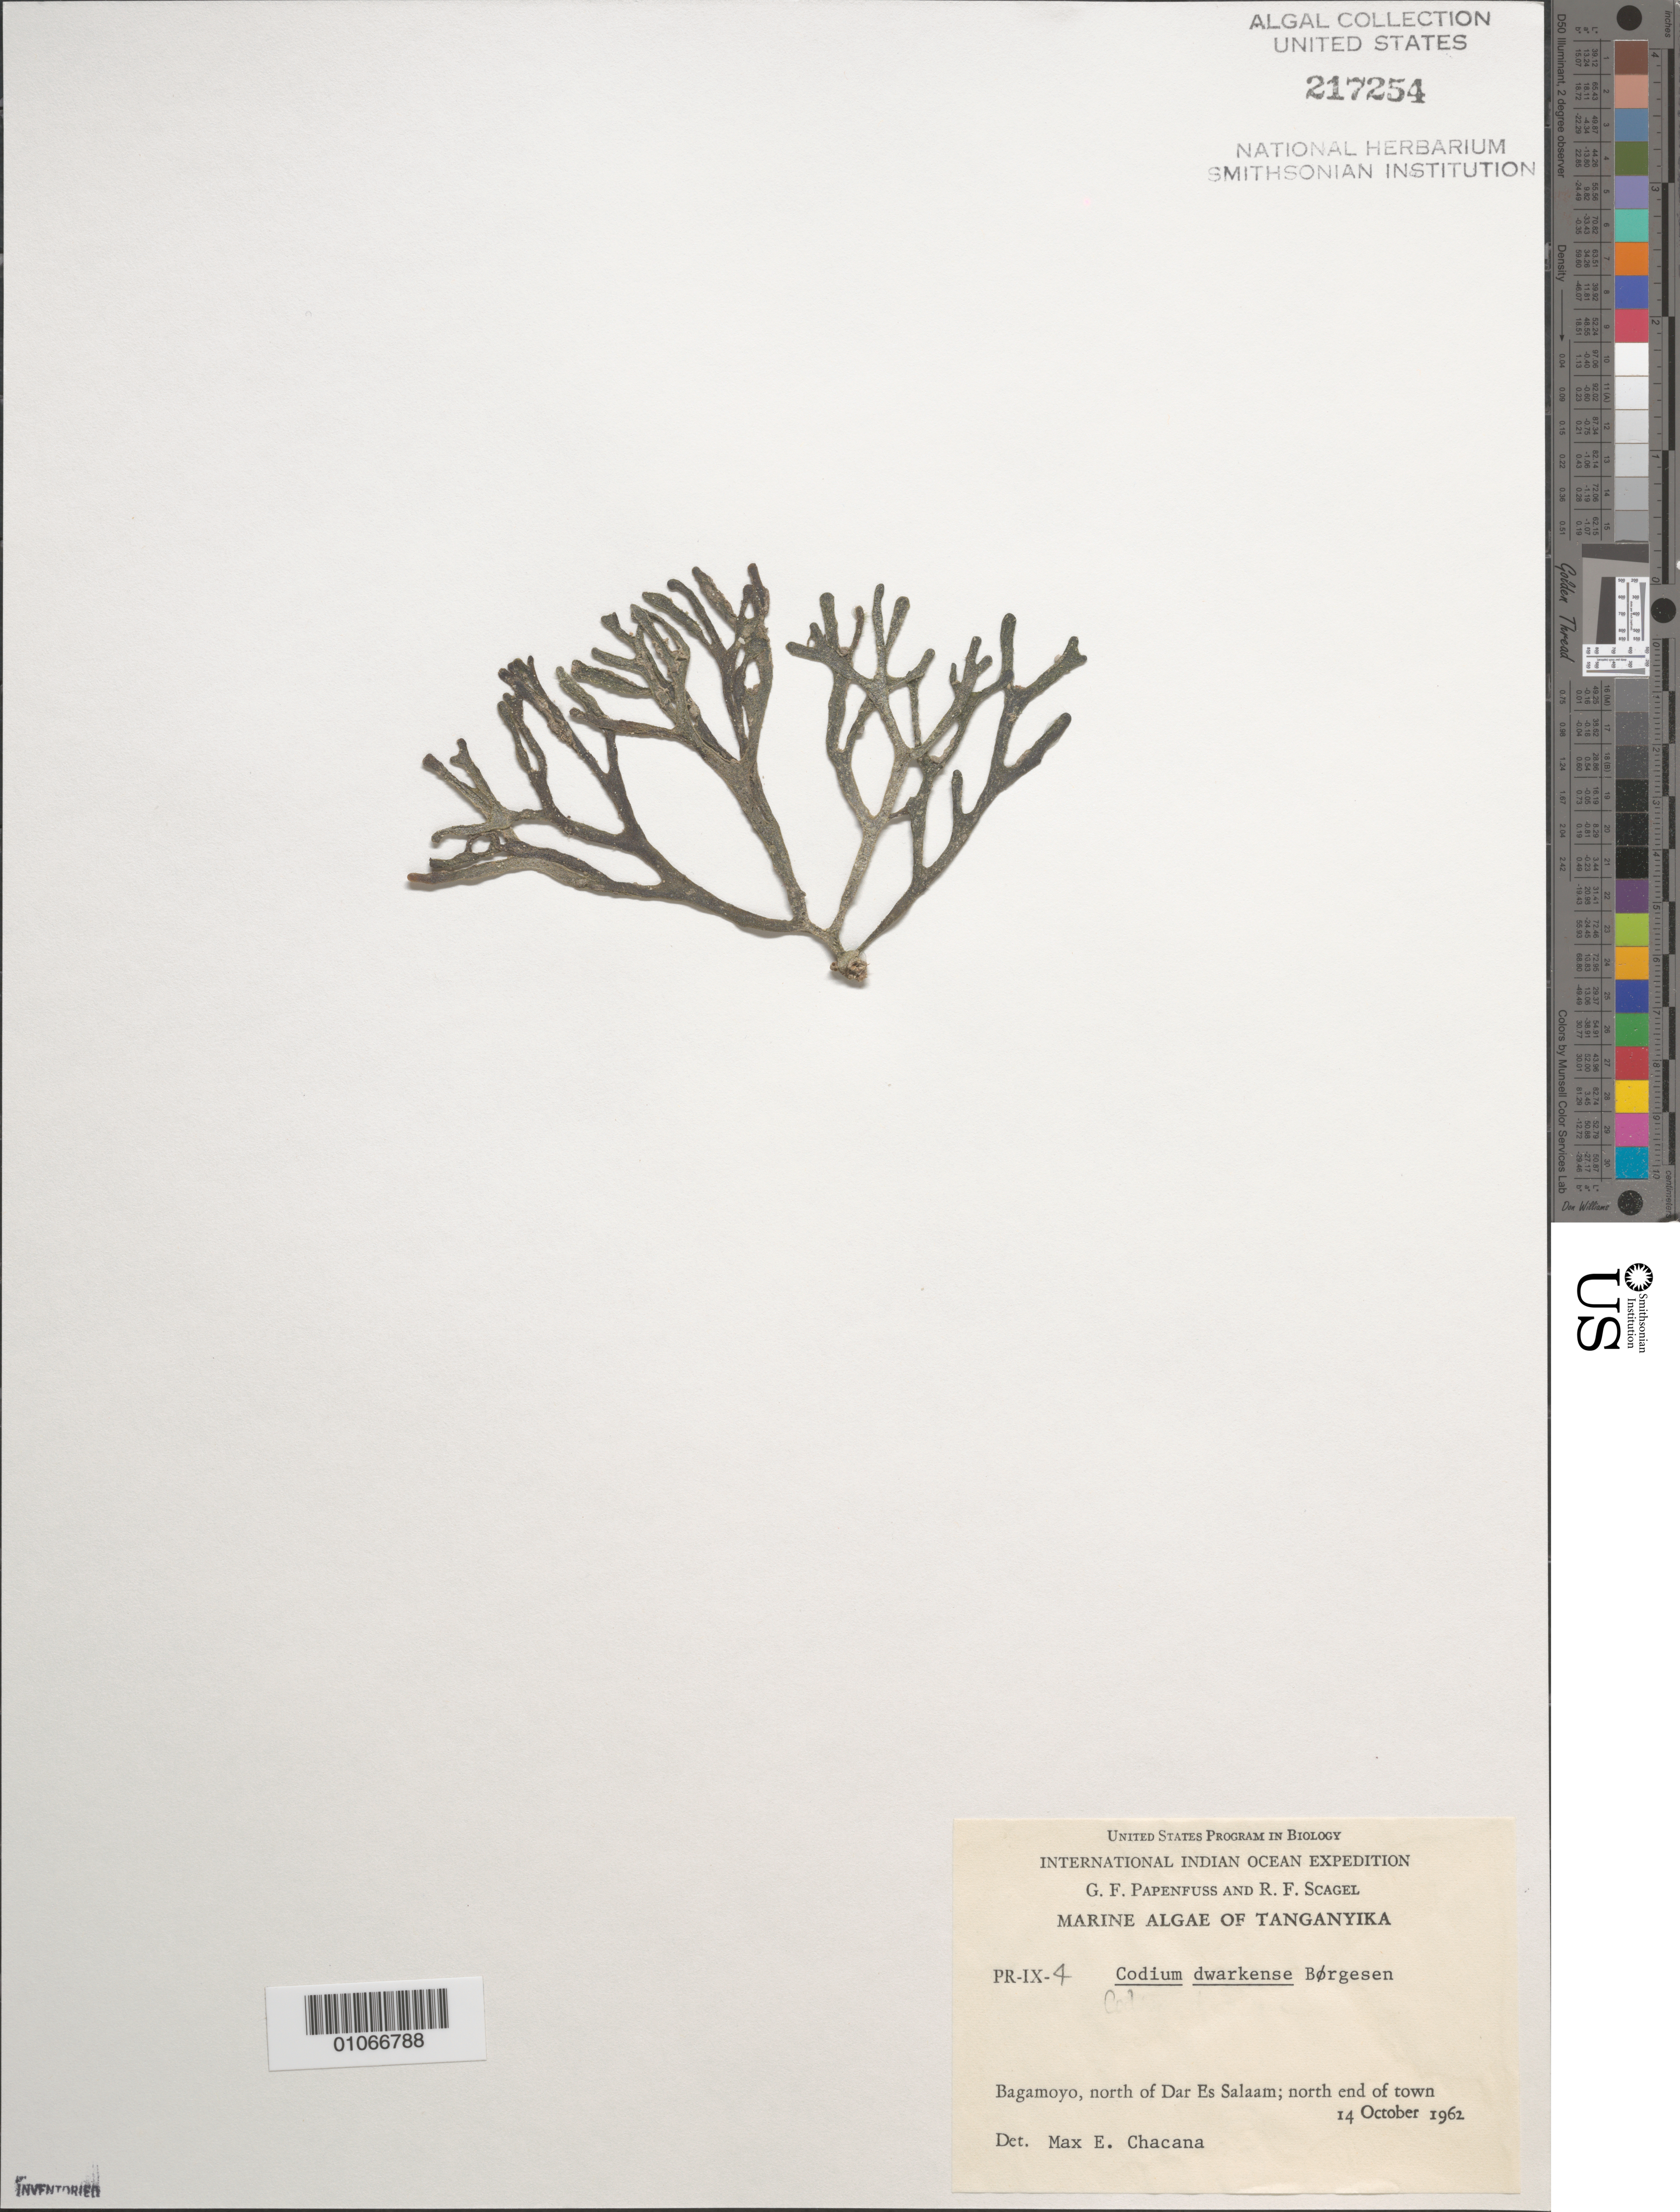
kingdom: Plantae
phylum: Chlorophyta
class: Ulvophyceae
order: Bryopsidales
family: Codiaceae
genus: Codium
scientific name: Codium dwarkense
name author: Børgesen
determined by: Chacana, M. E.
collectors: G. Papenfuss & R. F. Scagel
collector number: PR-IX-4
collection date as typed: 14 Oct 1962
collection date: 1962-10-14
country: Tanzania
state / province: Pwani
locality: Bagamoyo, north of Dar Es Salaam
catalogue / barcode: US 217254